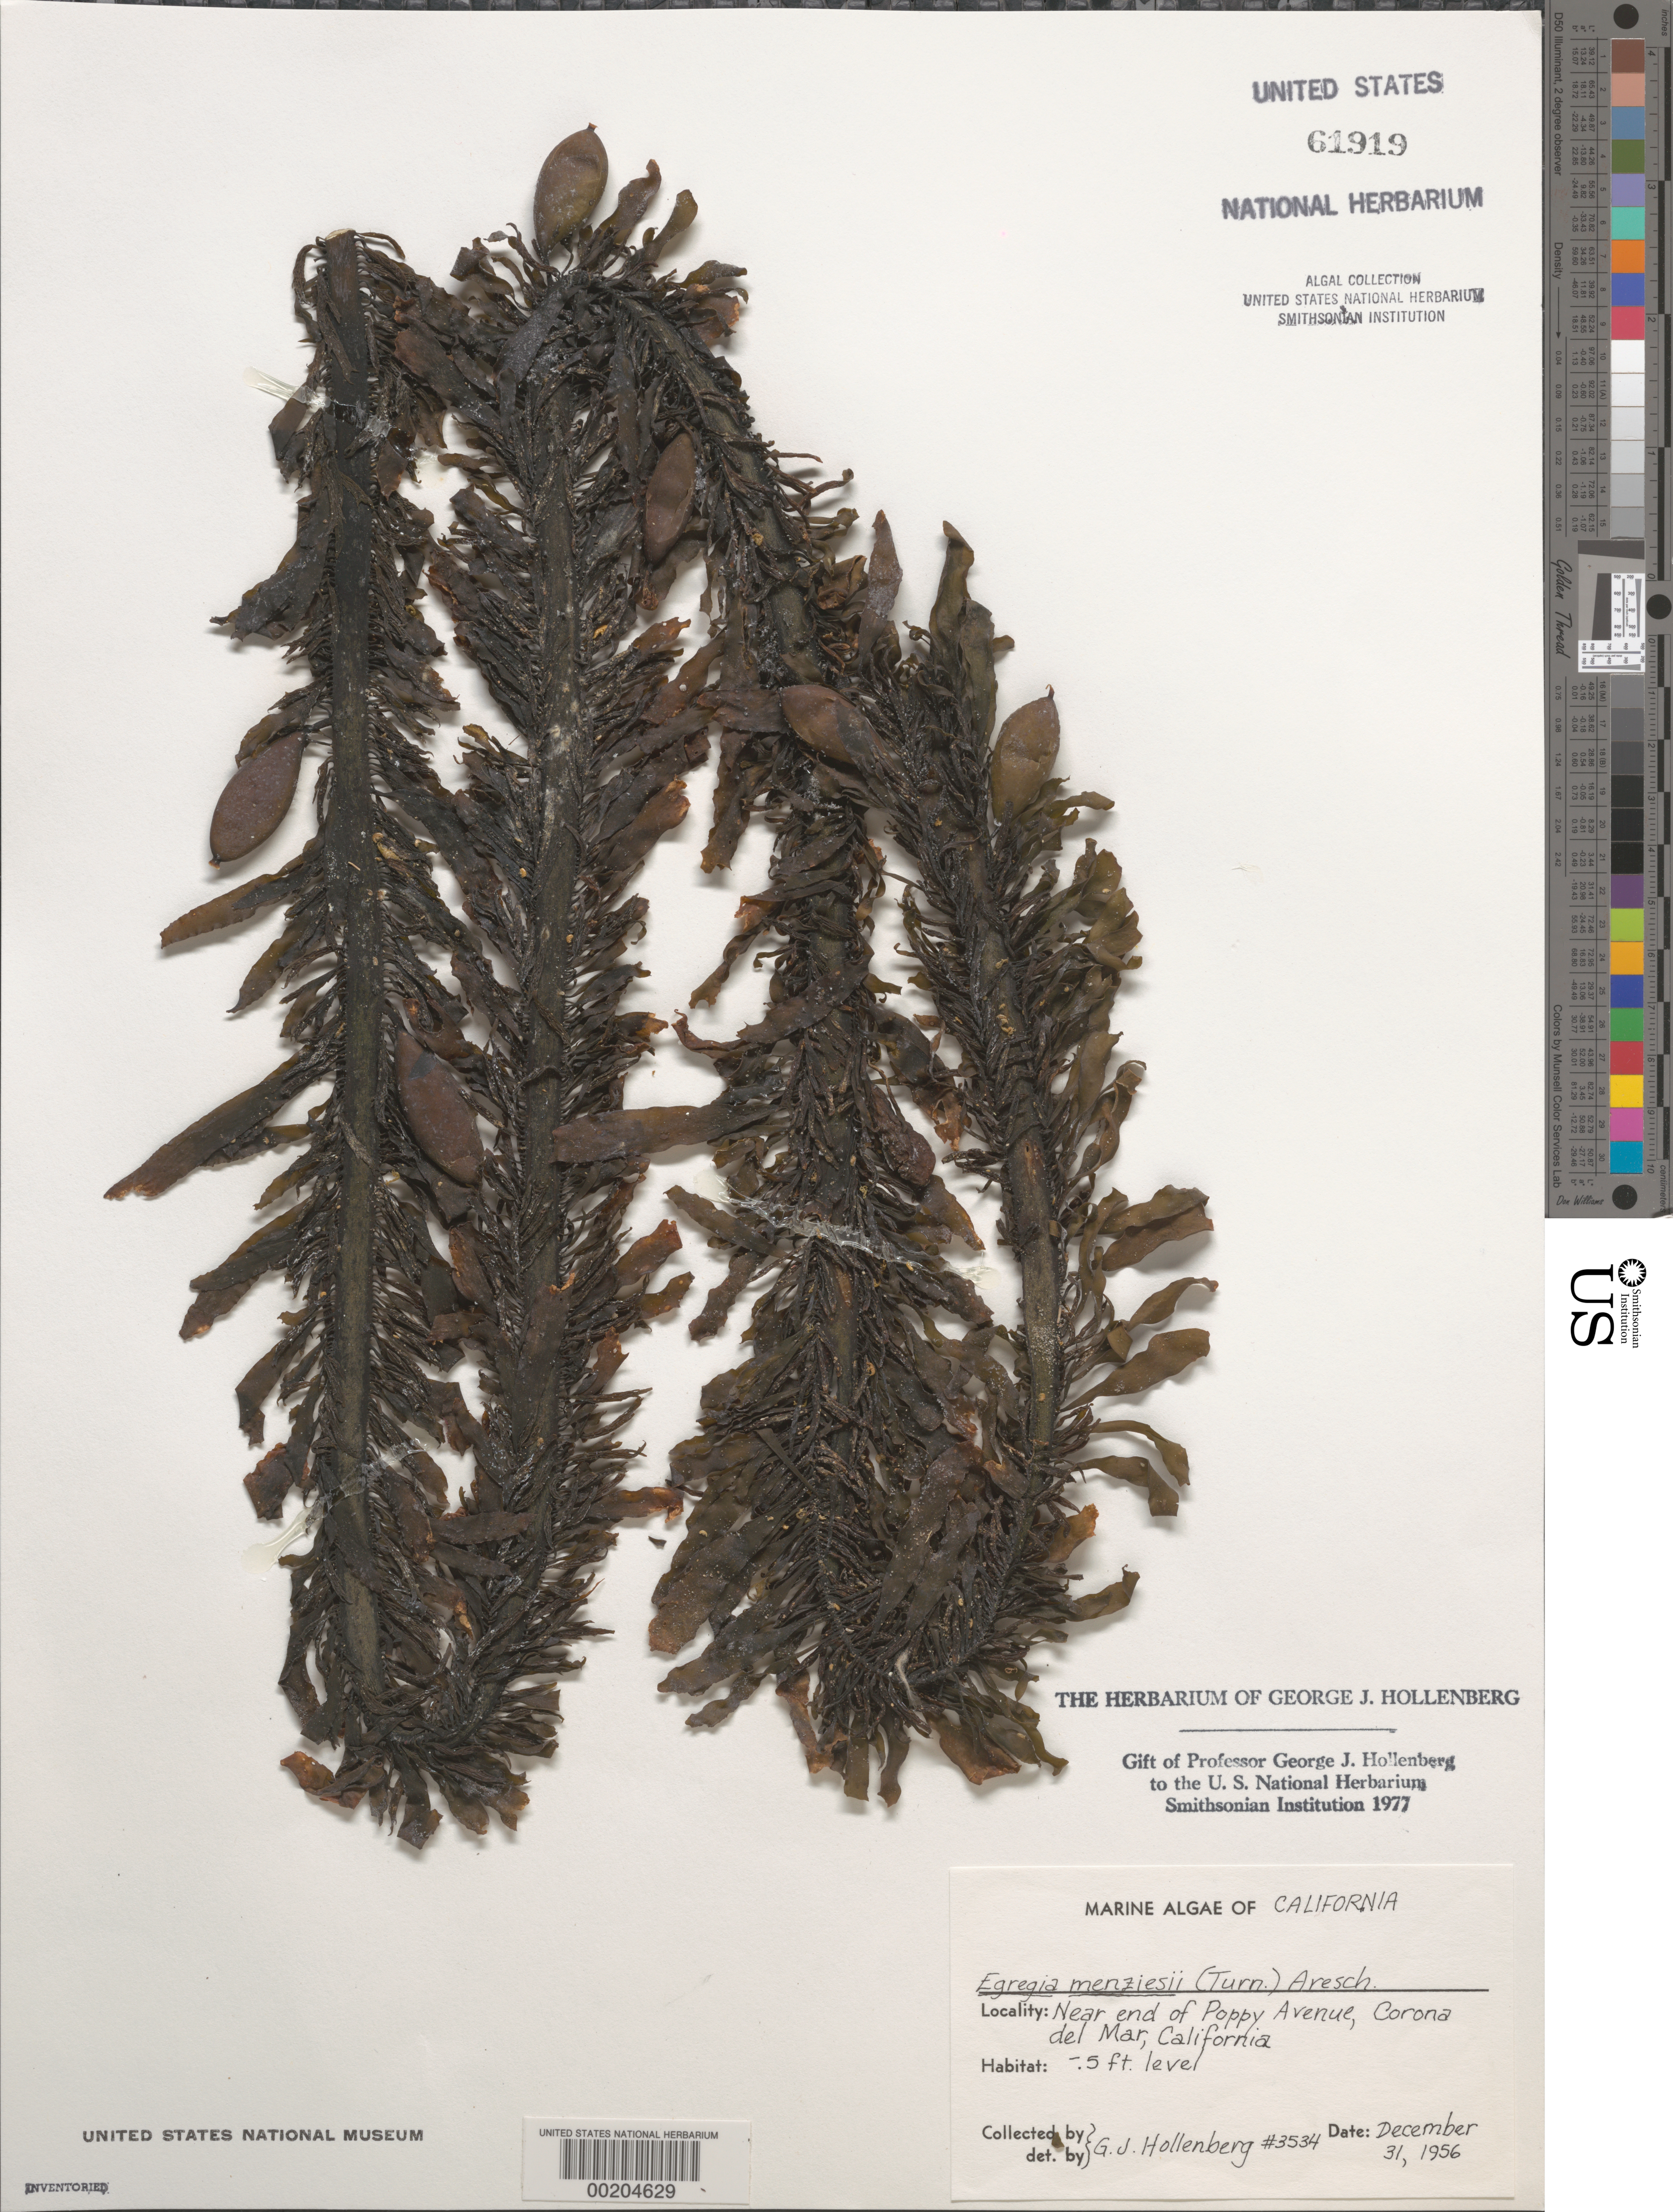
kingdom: Chromista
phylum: Ochrophyta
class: Phaeophyceae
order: Laminariales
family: Lessoniaceae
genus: Egregia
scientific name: Egregia menziesii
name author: (Turner) Aresch.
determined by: Hollenberg, George J.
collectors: G. Hollenberg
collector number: GJH 3534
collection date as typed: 31 Dec 1956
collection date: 1956-12-31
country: United States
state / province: California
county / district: Orange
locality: Corona del Mar, near end of Poppy Avenue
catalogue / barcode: US 61919